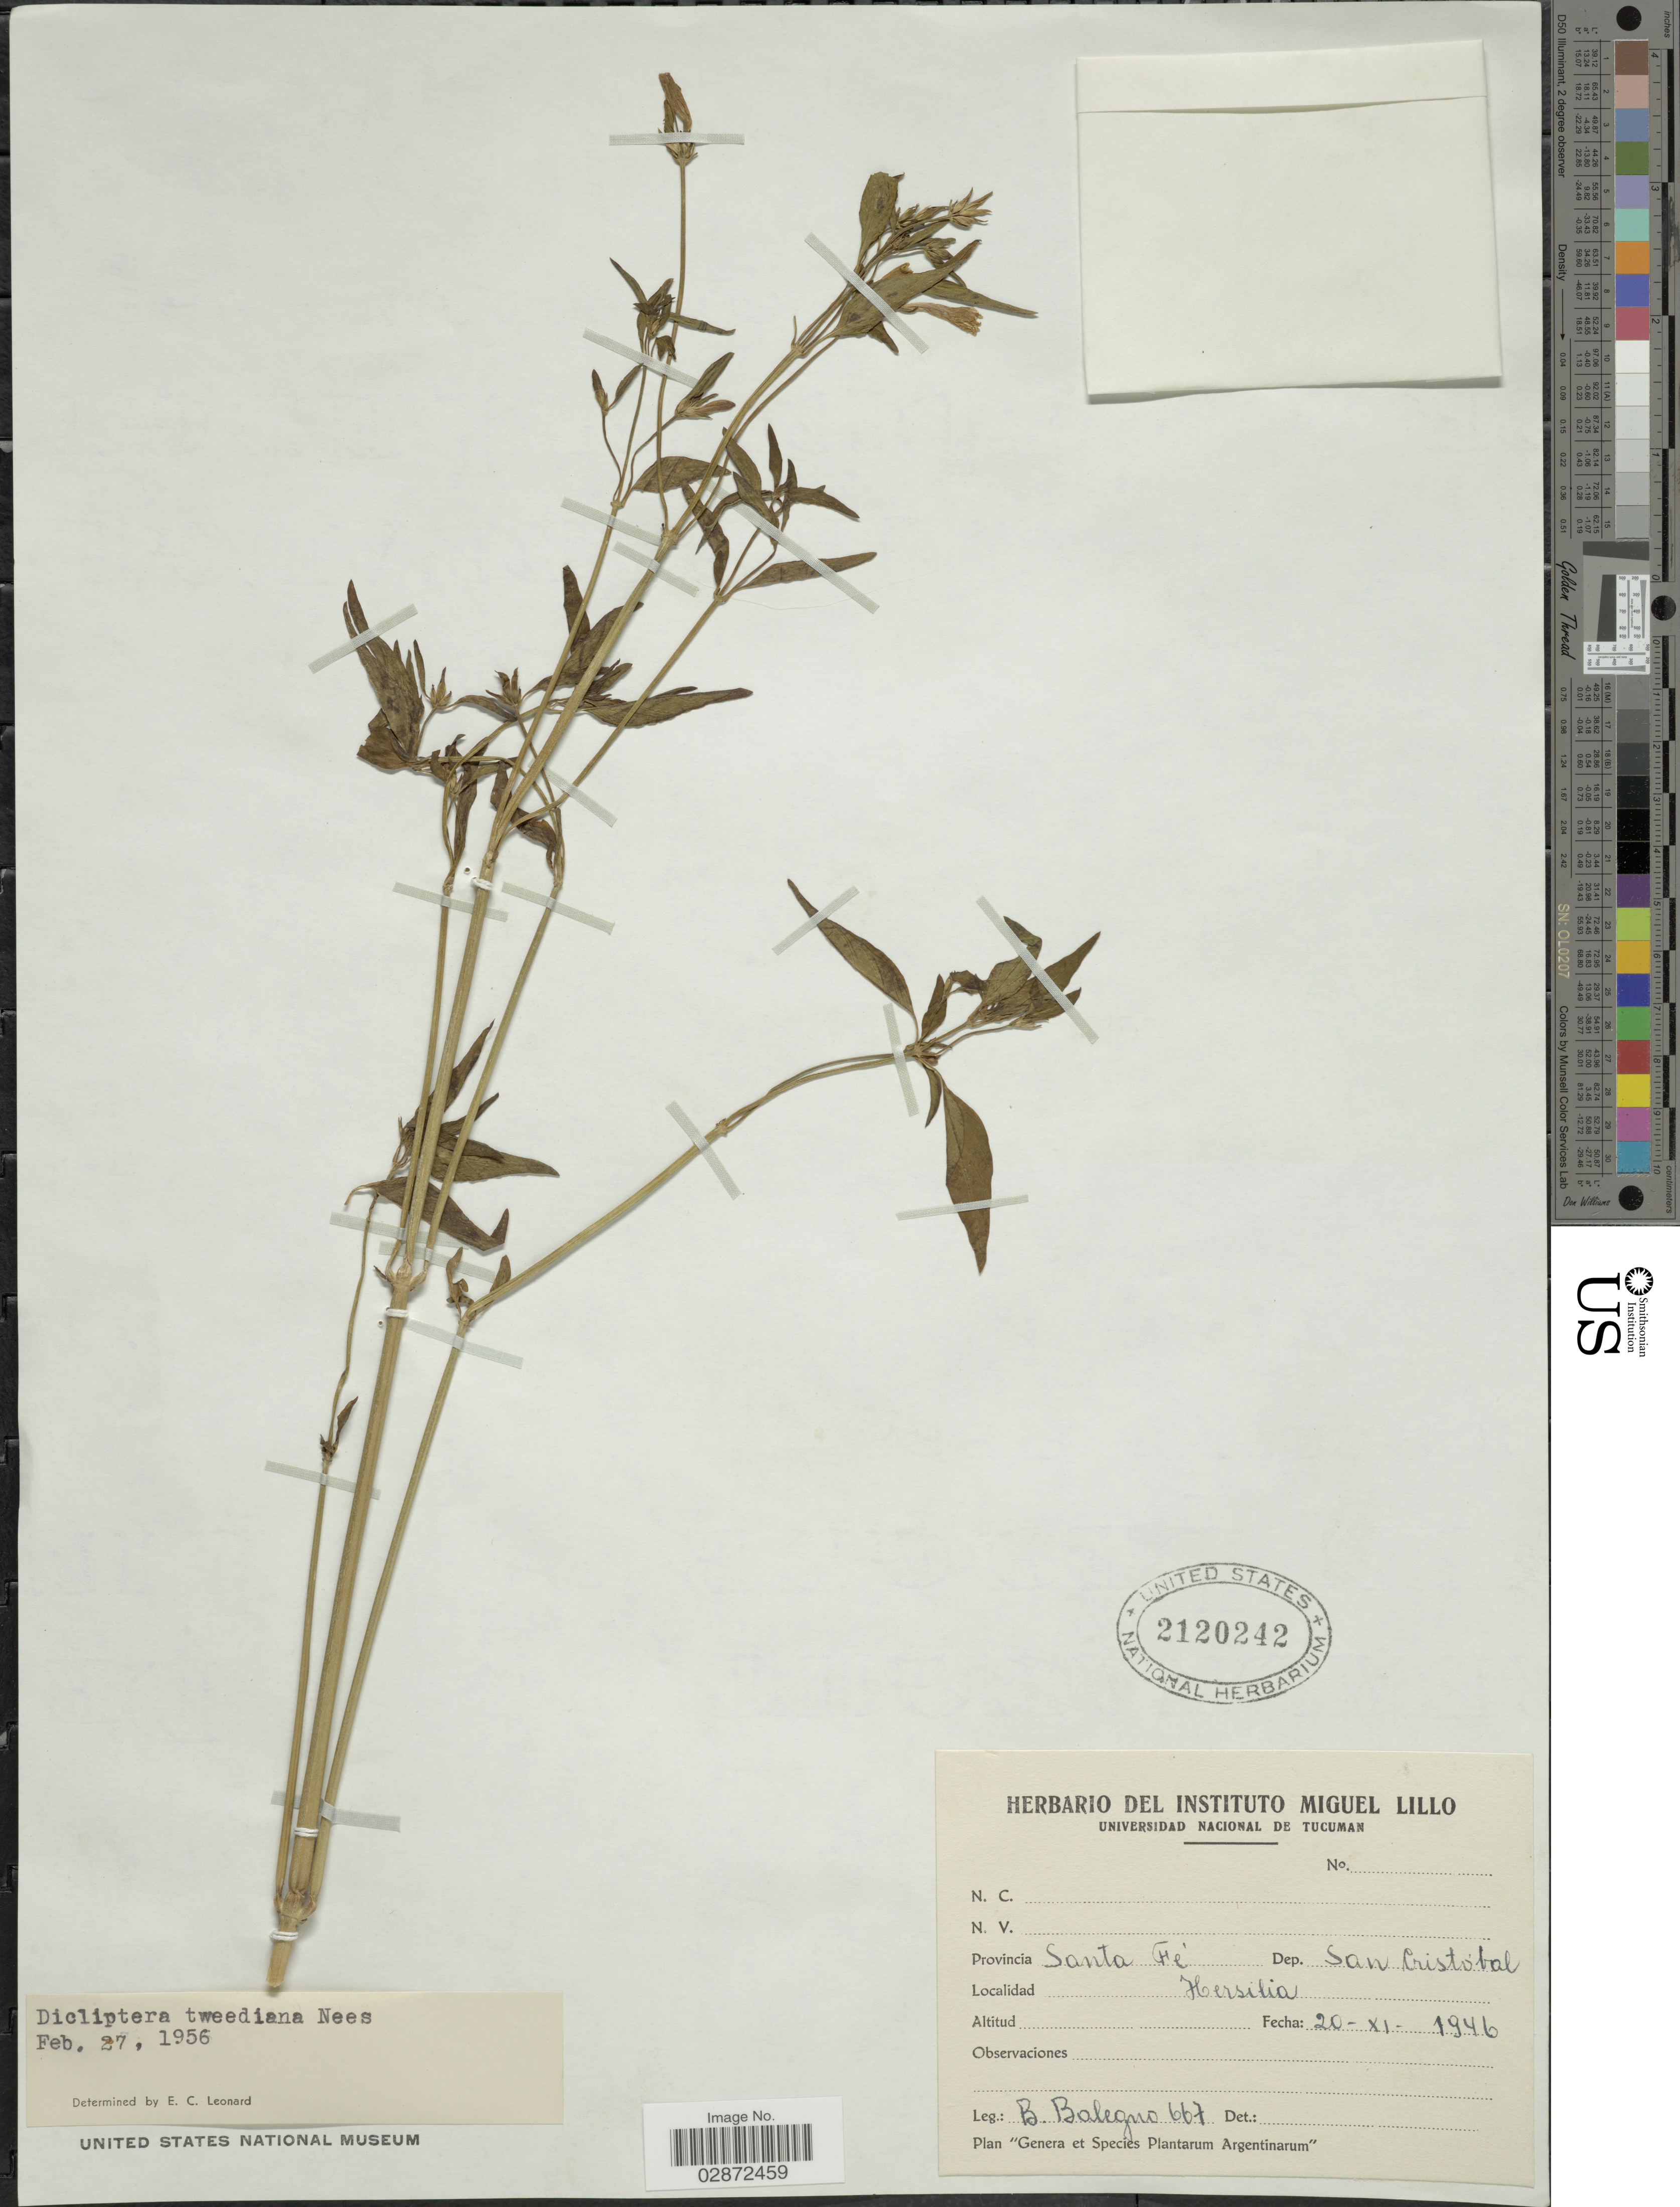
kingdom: Plantae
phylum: Tracheophyta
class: Magnoliopsida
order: Lamiales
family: Acanthaceae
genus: Dicliptera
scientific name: Dicliptera squarrosa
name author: Nees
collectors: B. Balegno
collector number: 667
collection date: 1946-11-20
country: Argentina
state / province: Santa Fe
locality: Provincia Santa Fé. Dep. San Cristóbal. Hersilia.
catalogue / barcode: US 2120242